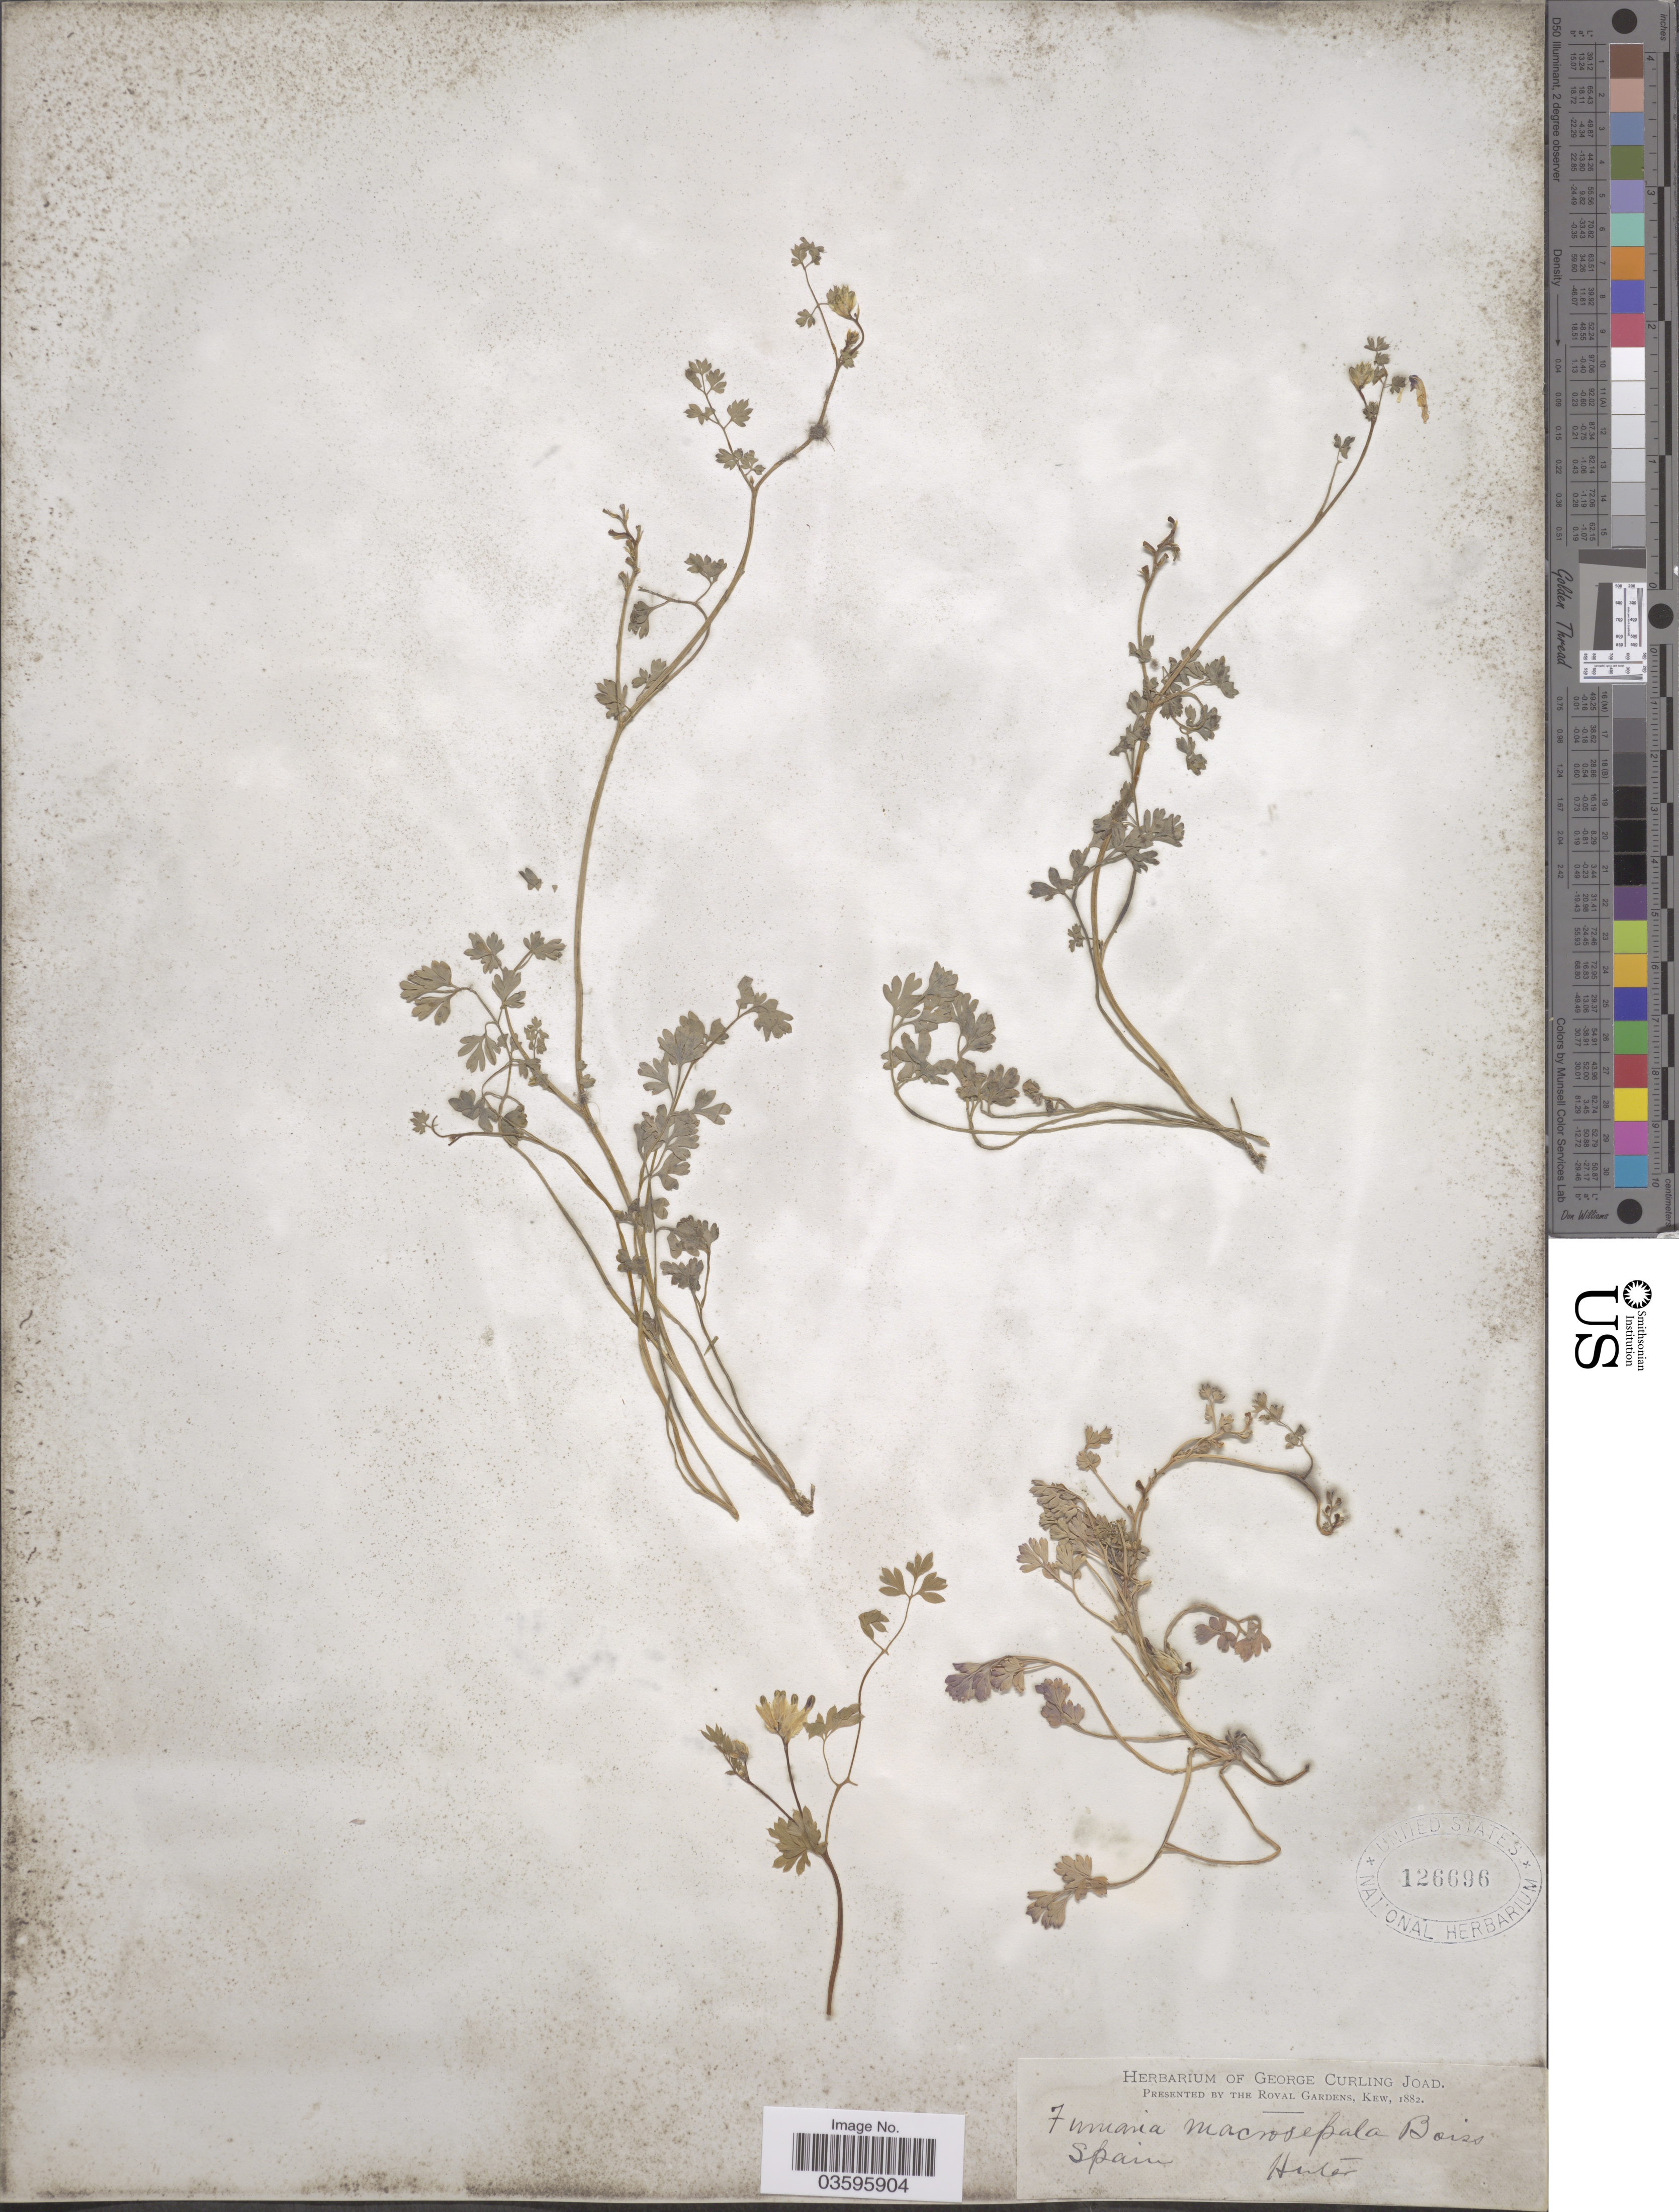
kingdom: Plantae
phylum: Tracheophyta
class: Magnoliopsida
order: Ranunculales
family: Papaveraceae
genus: Fumaria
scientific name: Fumaria macrosepala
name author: Boiss.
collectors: -. Huter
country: Spain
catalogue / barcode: US 126696